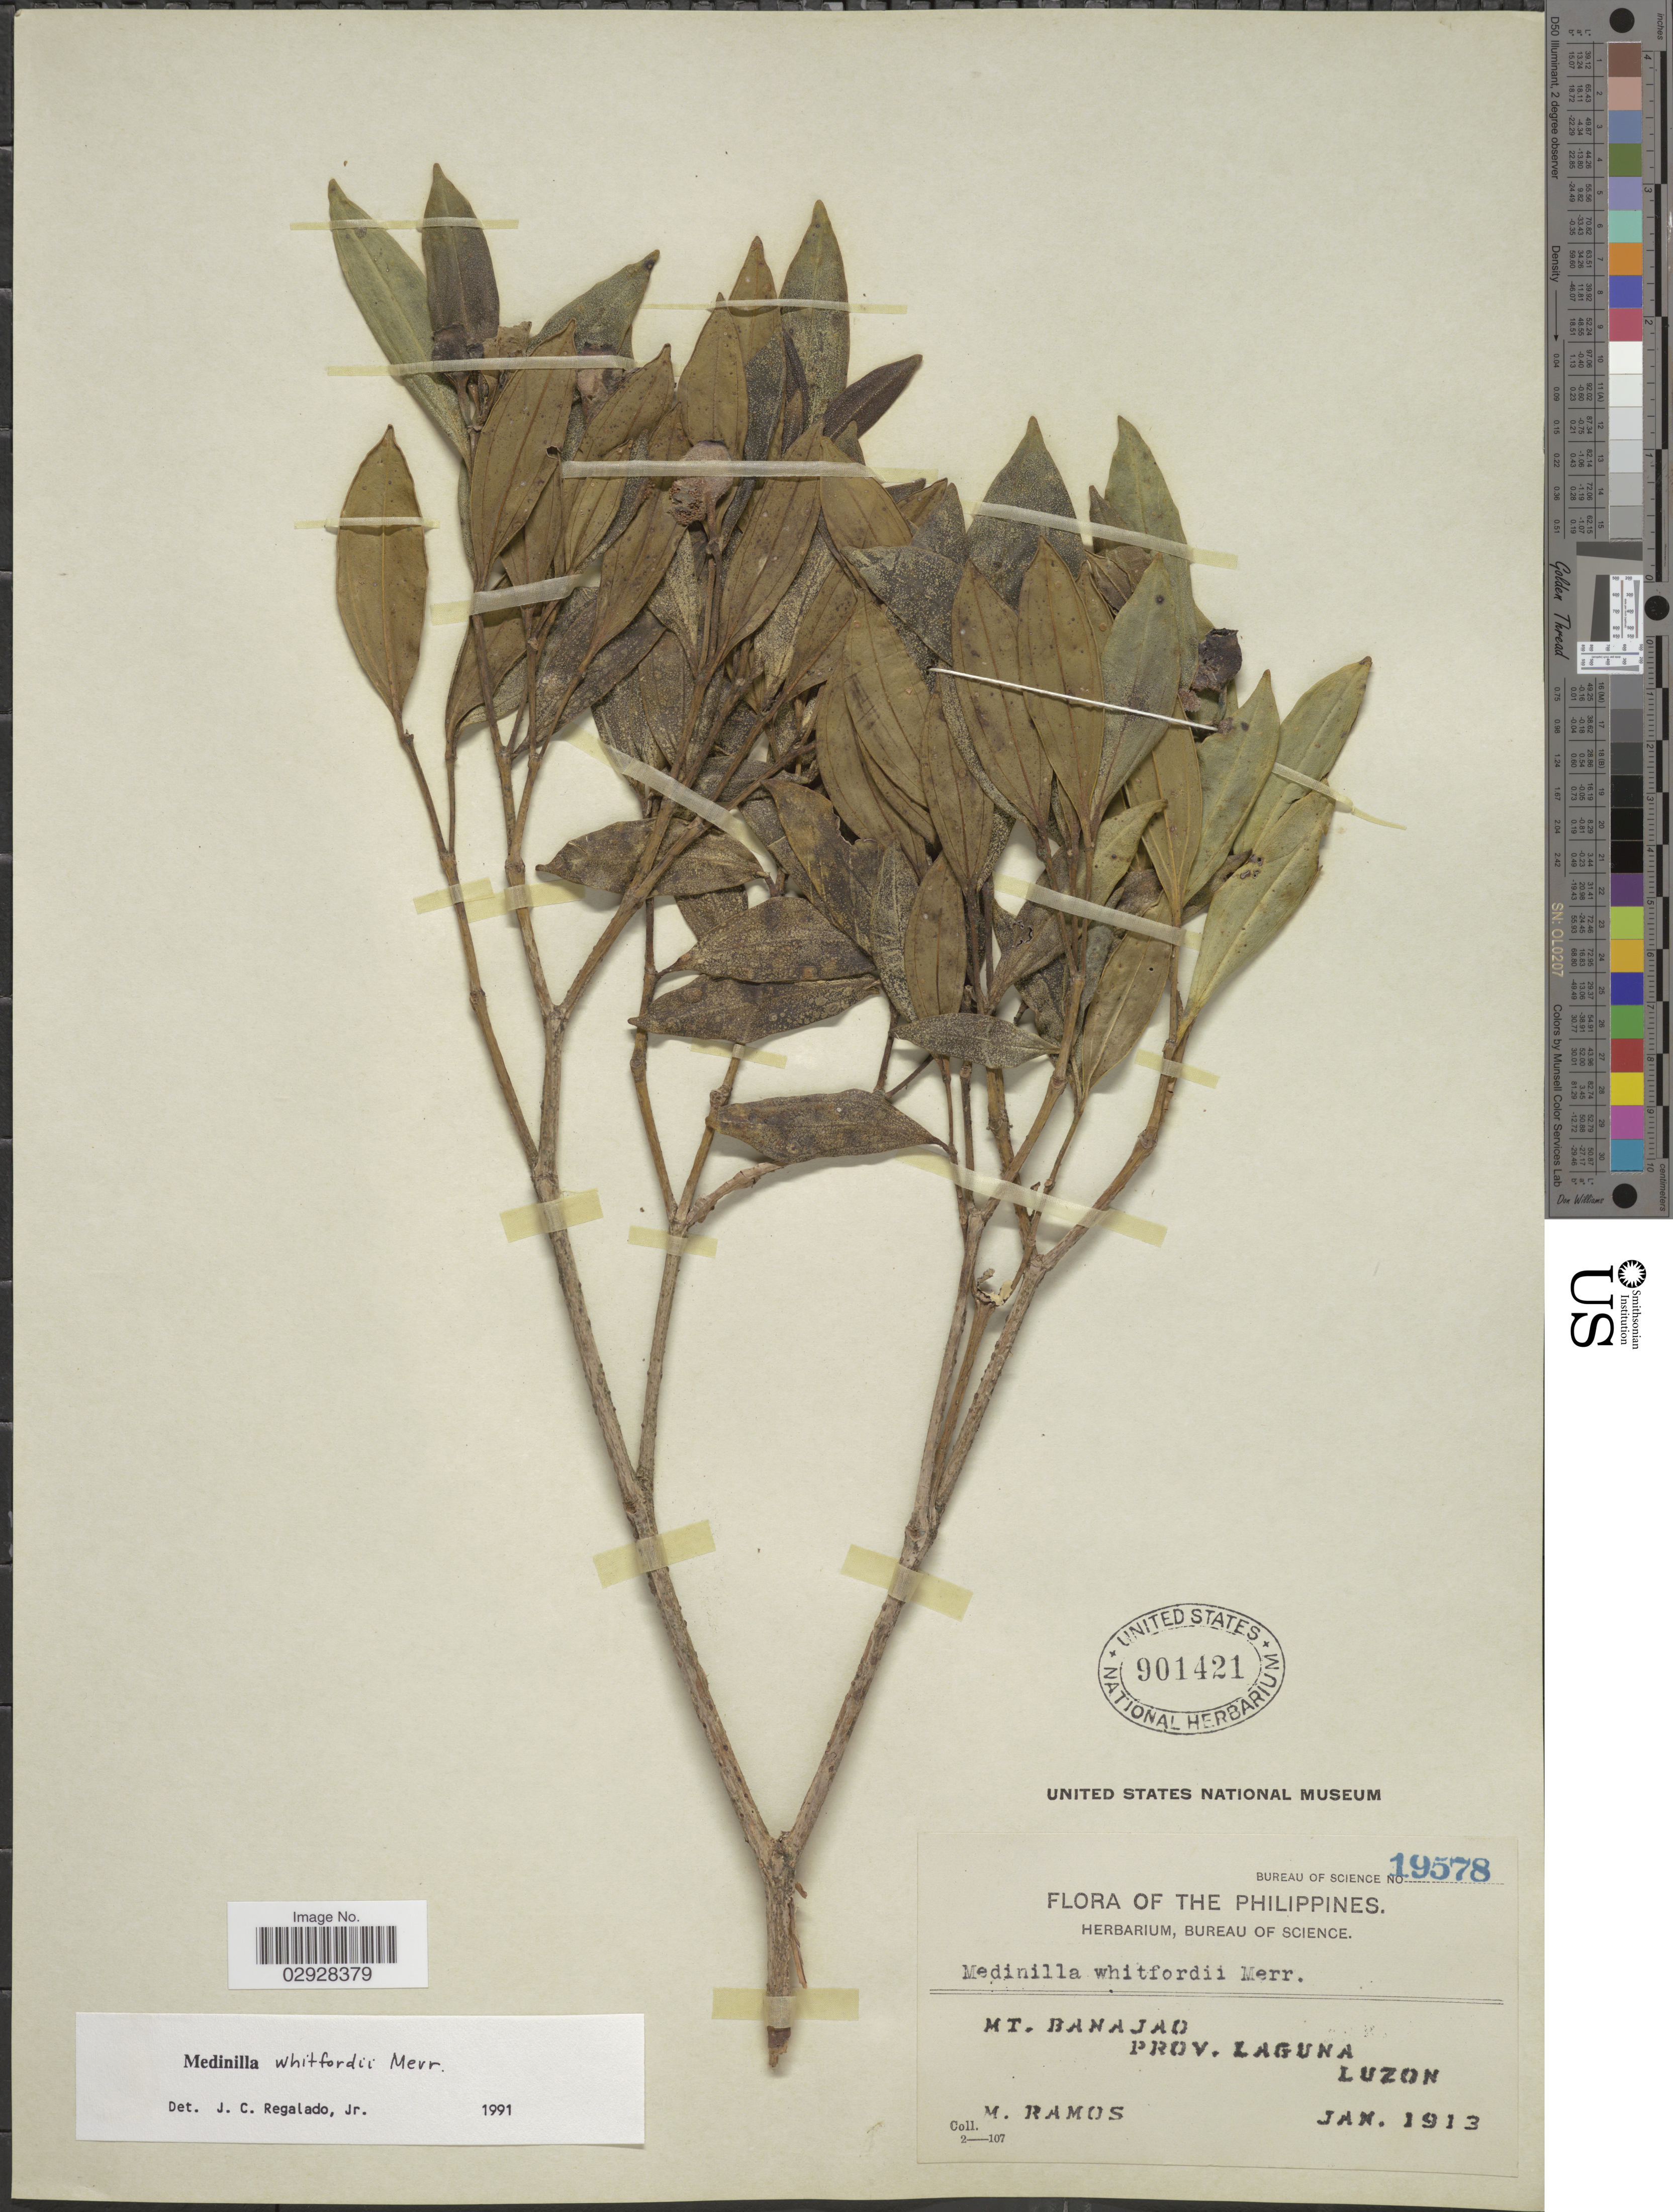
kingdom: Plantae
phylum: Tracheophyta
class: Magnoliopsida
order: Myrtales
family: Melastomataceae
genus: Medinilla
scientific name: Medinilla whitfordii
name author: Merr.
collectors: M. Ramos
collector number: Bureau of Science 19578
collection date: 1913-01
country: Philippines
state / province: Calabarzon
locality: Mt. Banajao, Prov. Laguna, Luzon.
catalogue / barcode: US 901421